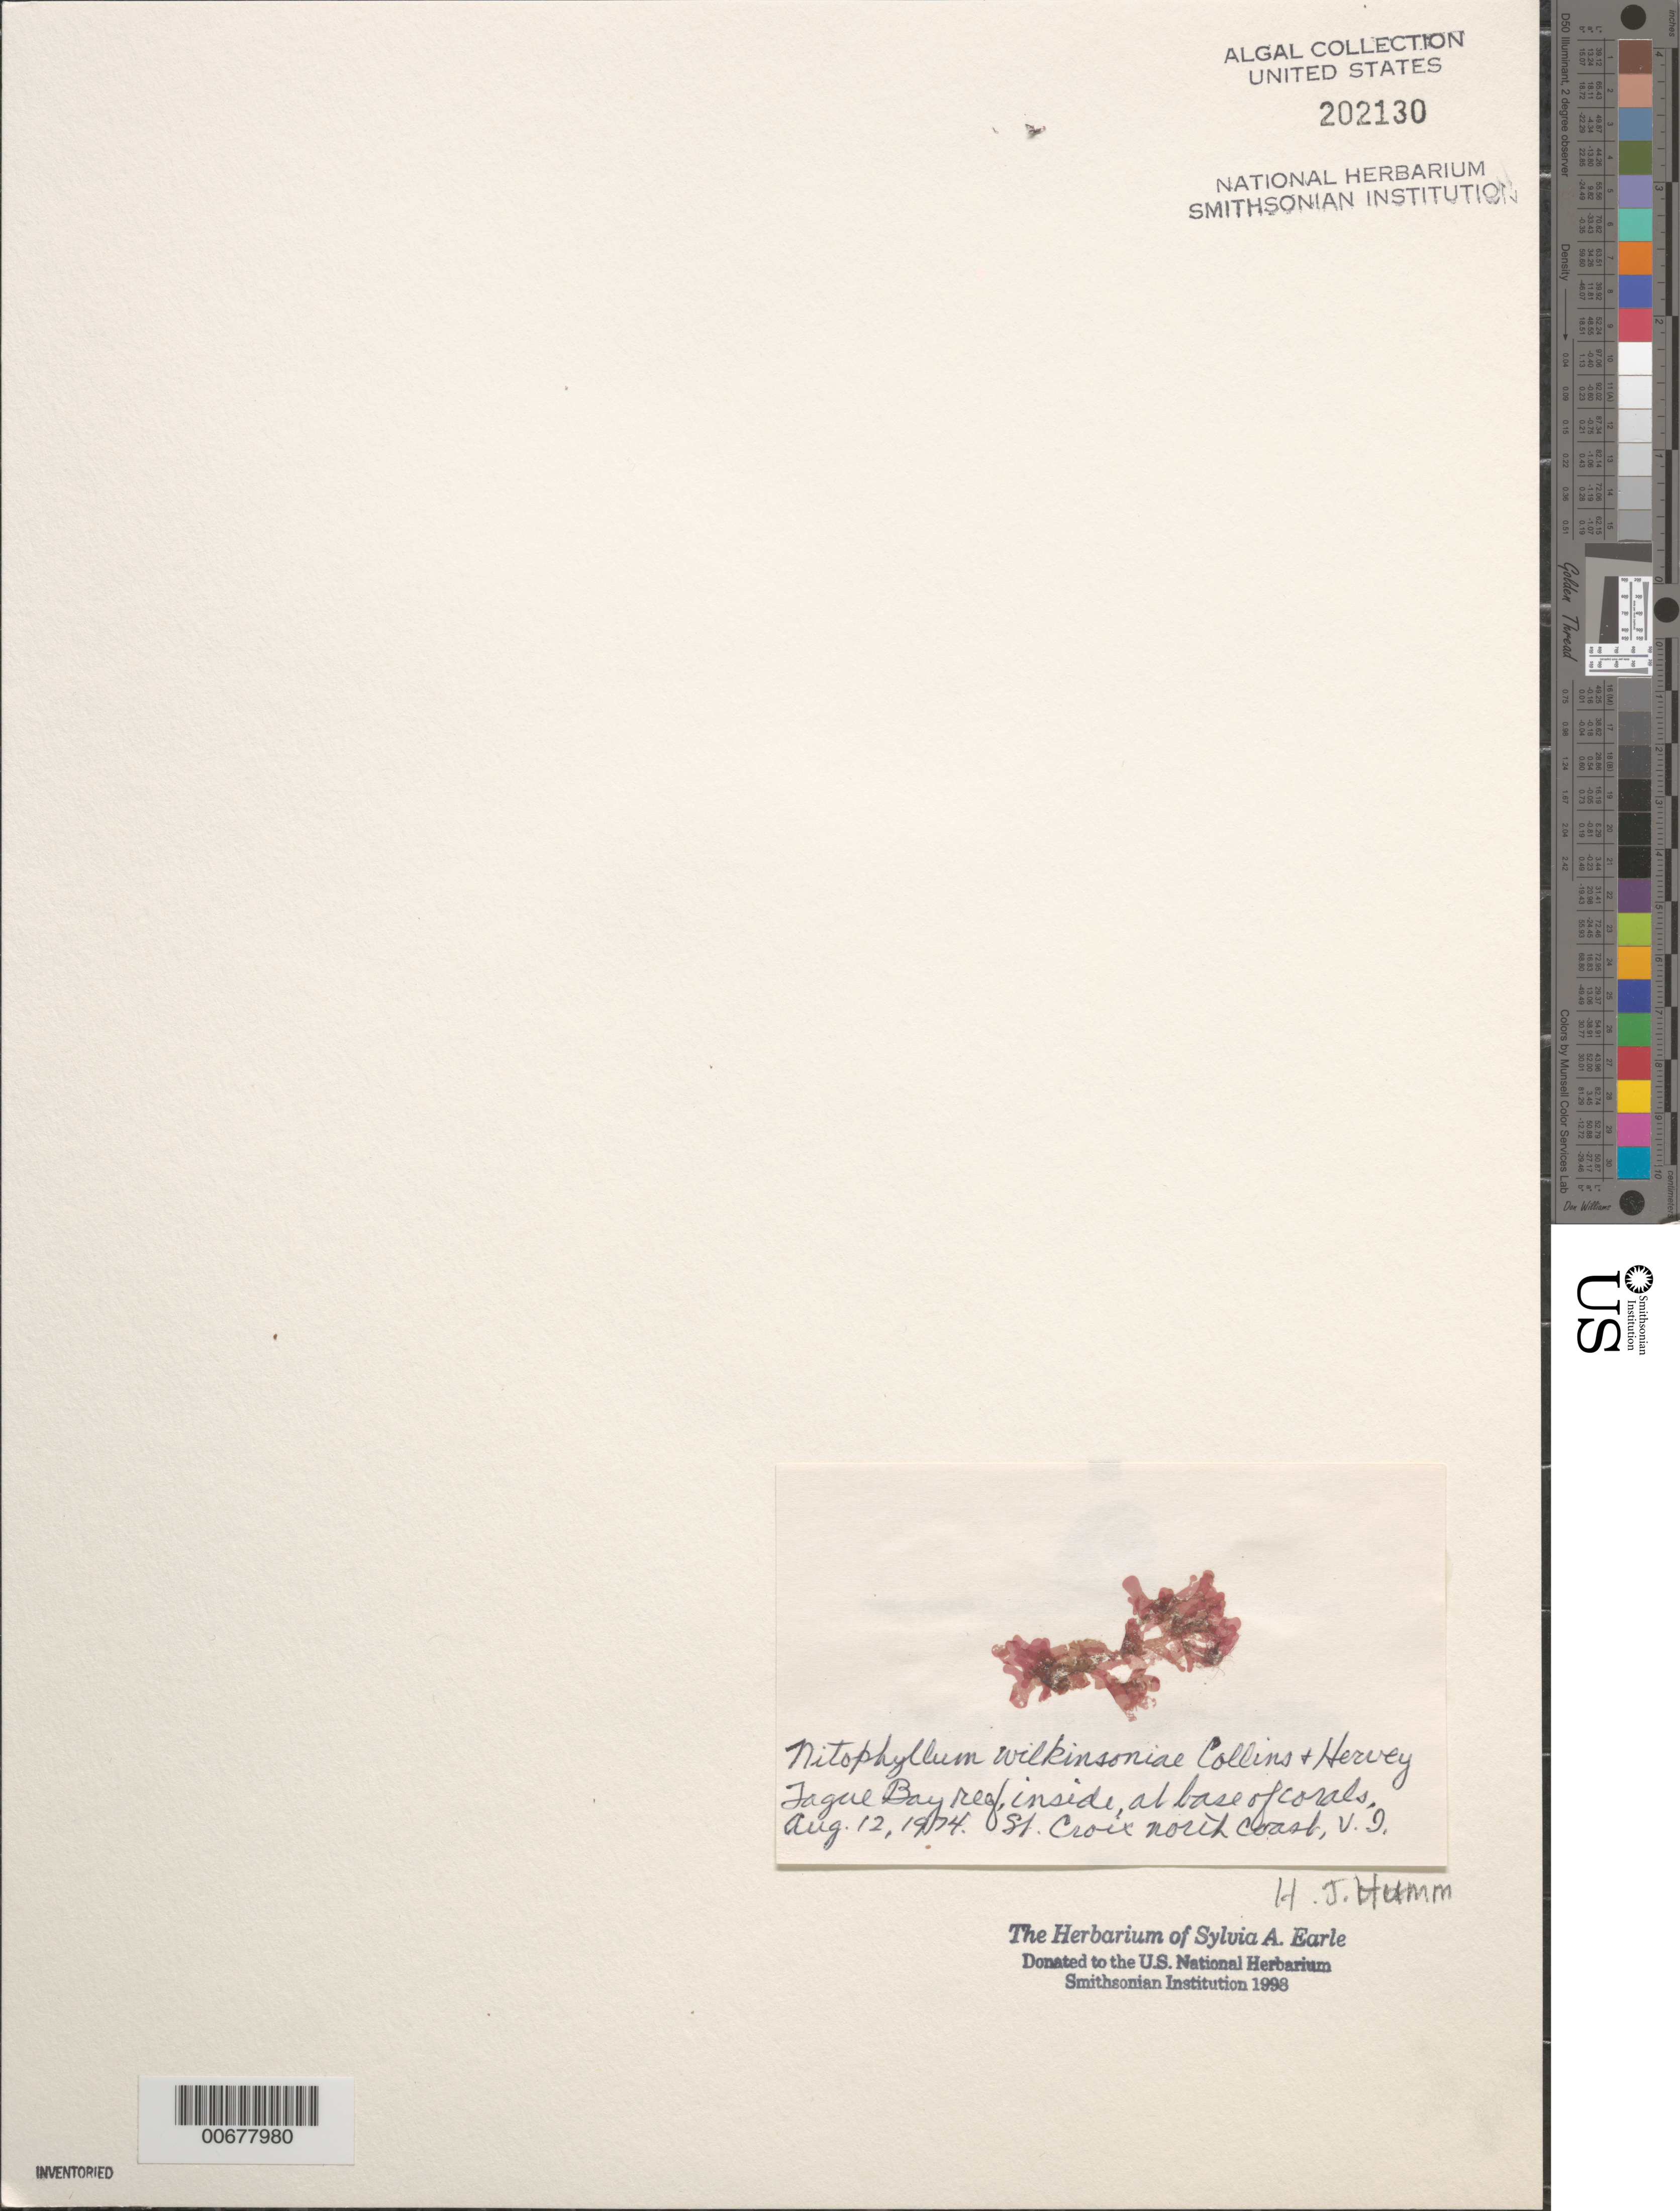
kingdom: Plantae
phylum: Rhodophyta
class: Florideophyceae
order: Ceramiales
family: Delesseriaceae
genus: Nitophyllum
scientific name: Nitophyllum wilkinsoniae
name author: Collins & Herv.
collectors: H. J. Humm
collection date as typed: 12 Aug 1974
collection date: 1974-08-12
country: U.S. Virgin Islands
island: St. Croix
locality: Tague Bay reef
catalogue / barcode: US 202130